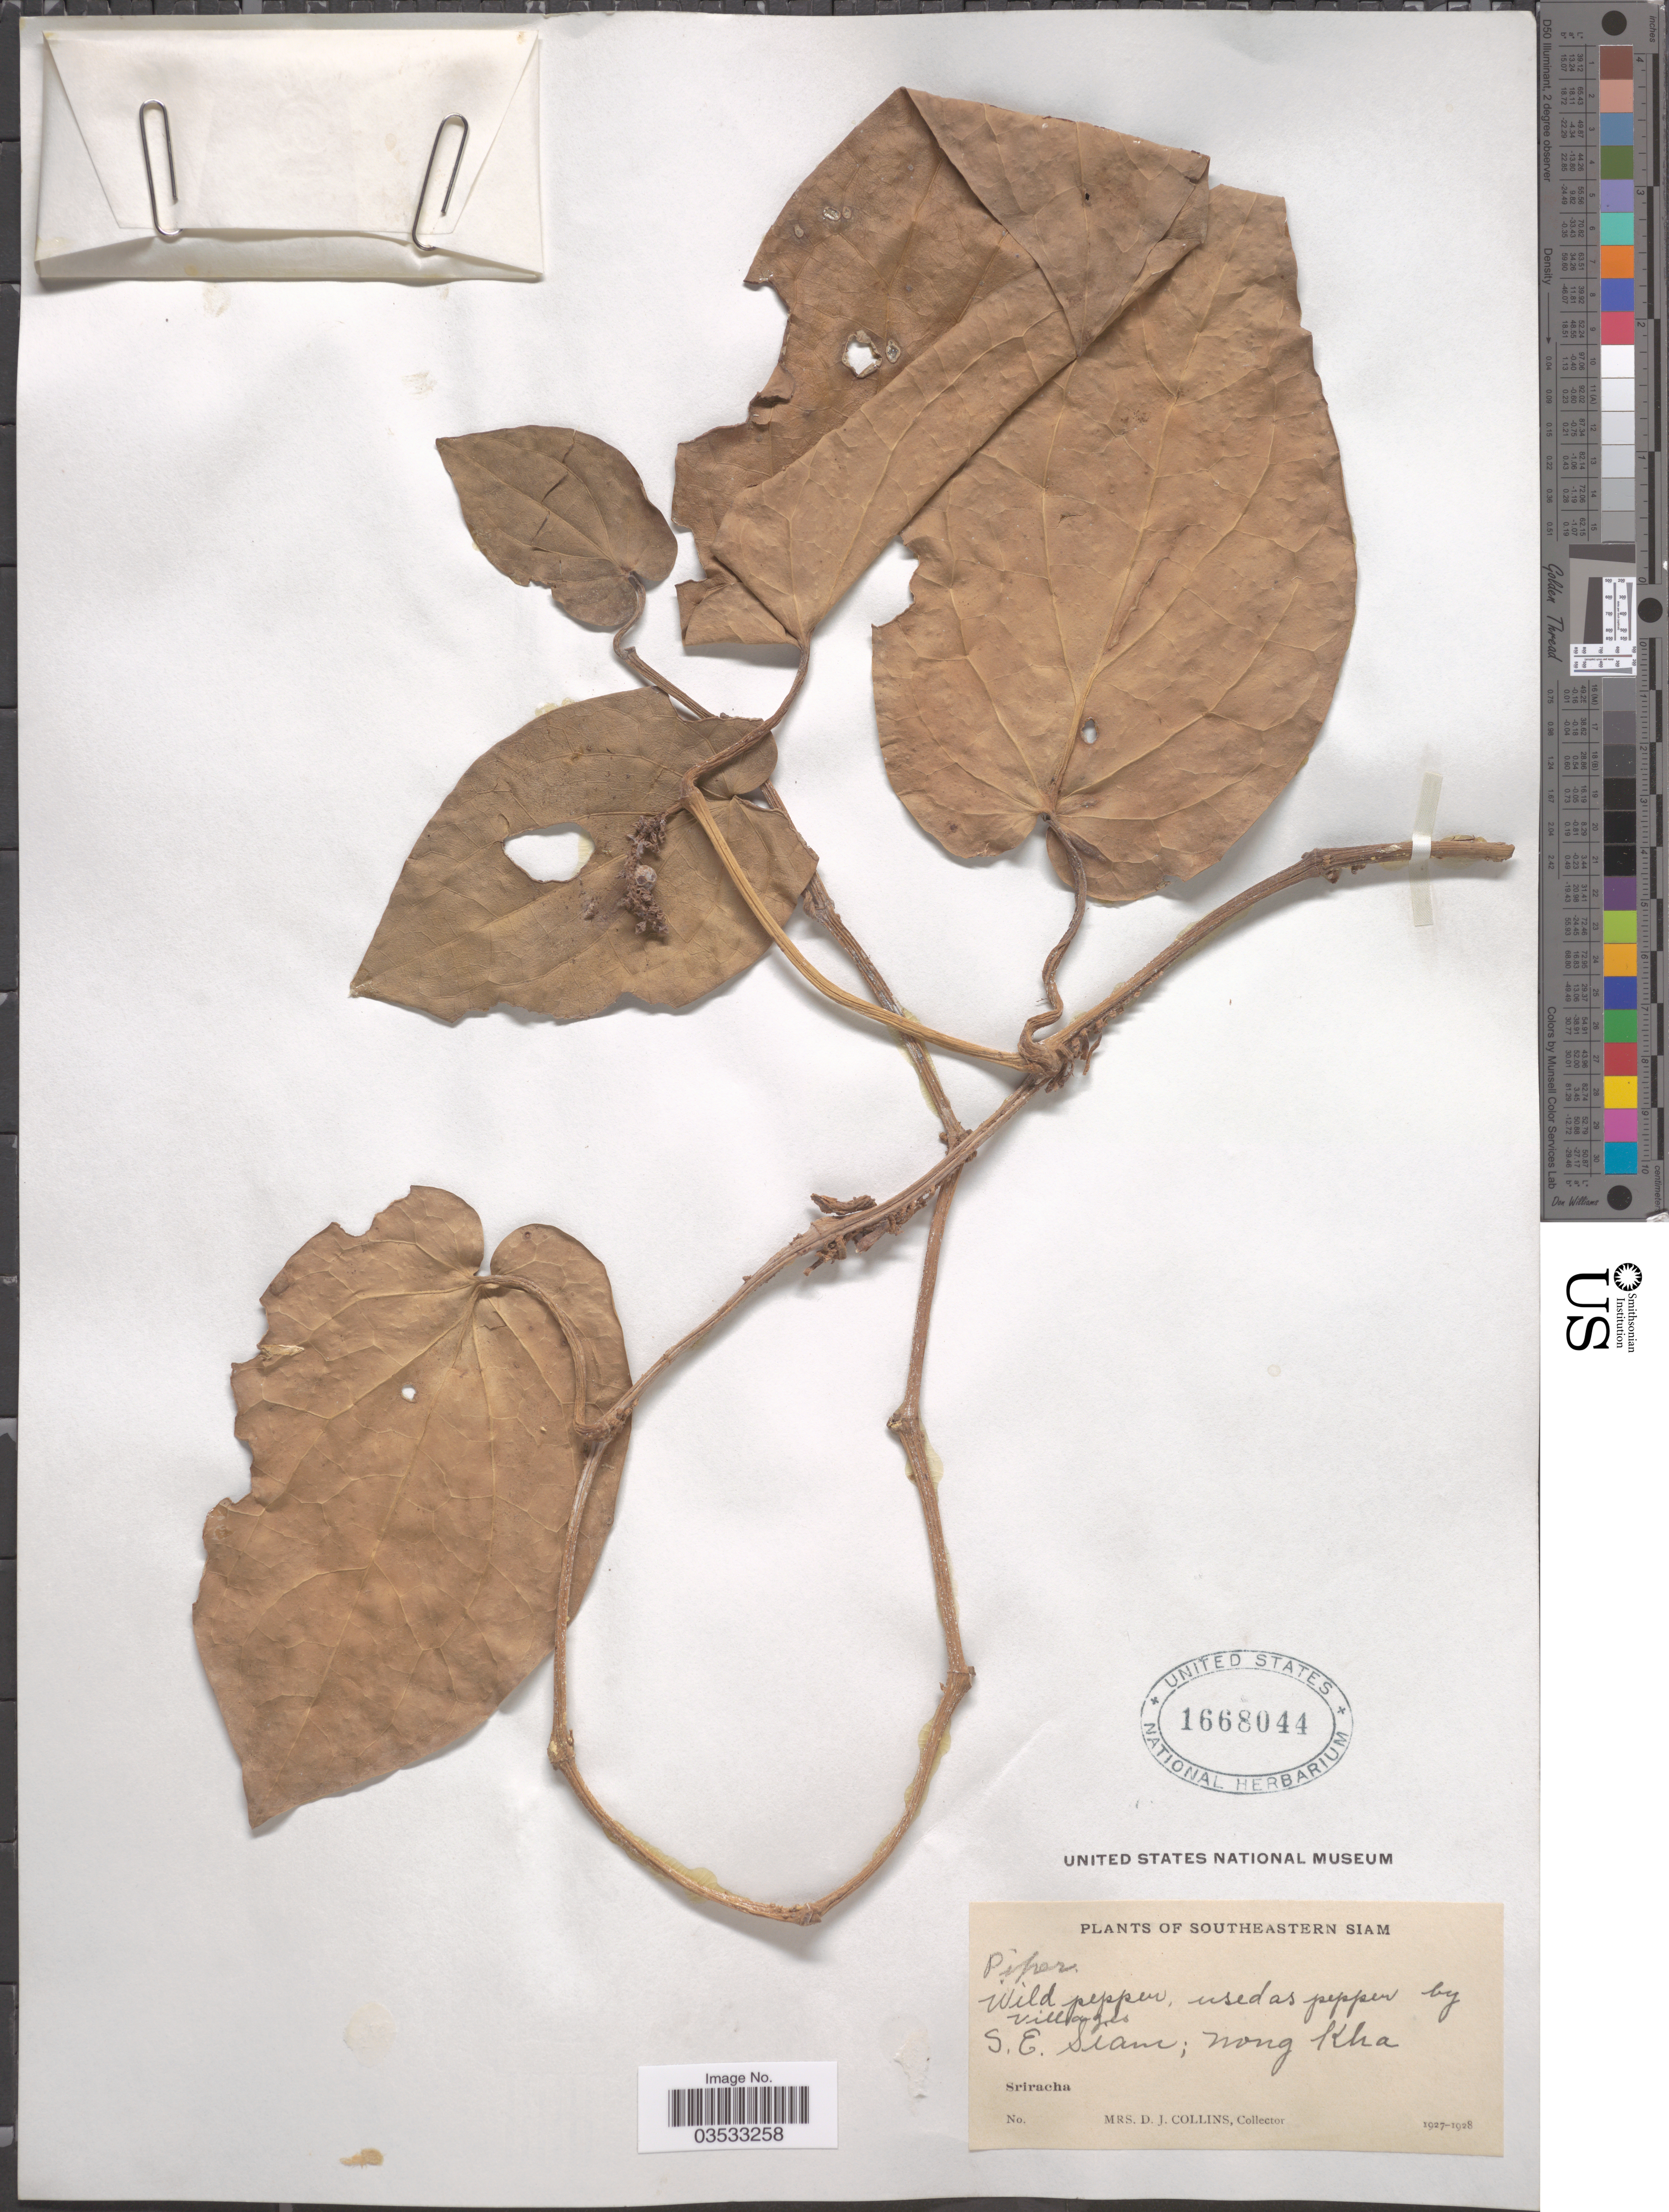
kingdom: Plantae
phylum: Tracheophyta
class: Magnoliopsida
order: Piperales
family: Piperaceae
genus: Piper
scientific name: Piper sp.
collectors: Mrs. D. J. Collins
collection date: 1927/1928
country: Thailand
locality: Southeastern Siam; Nong Kha. Sriracha.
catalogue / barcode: US 1668044